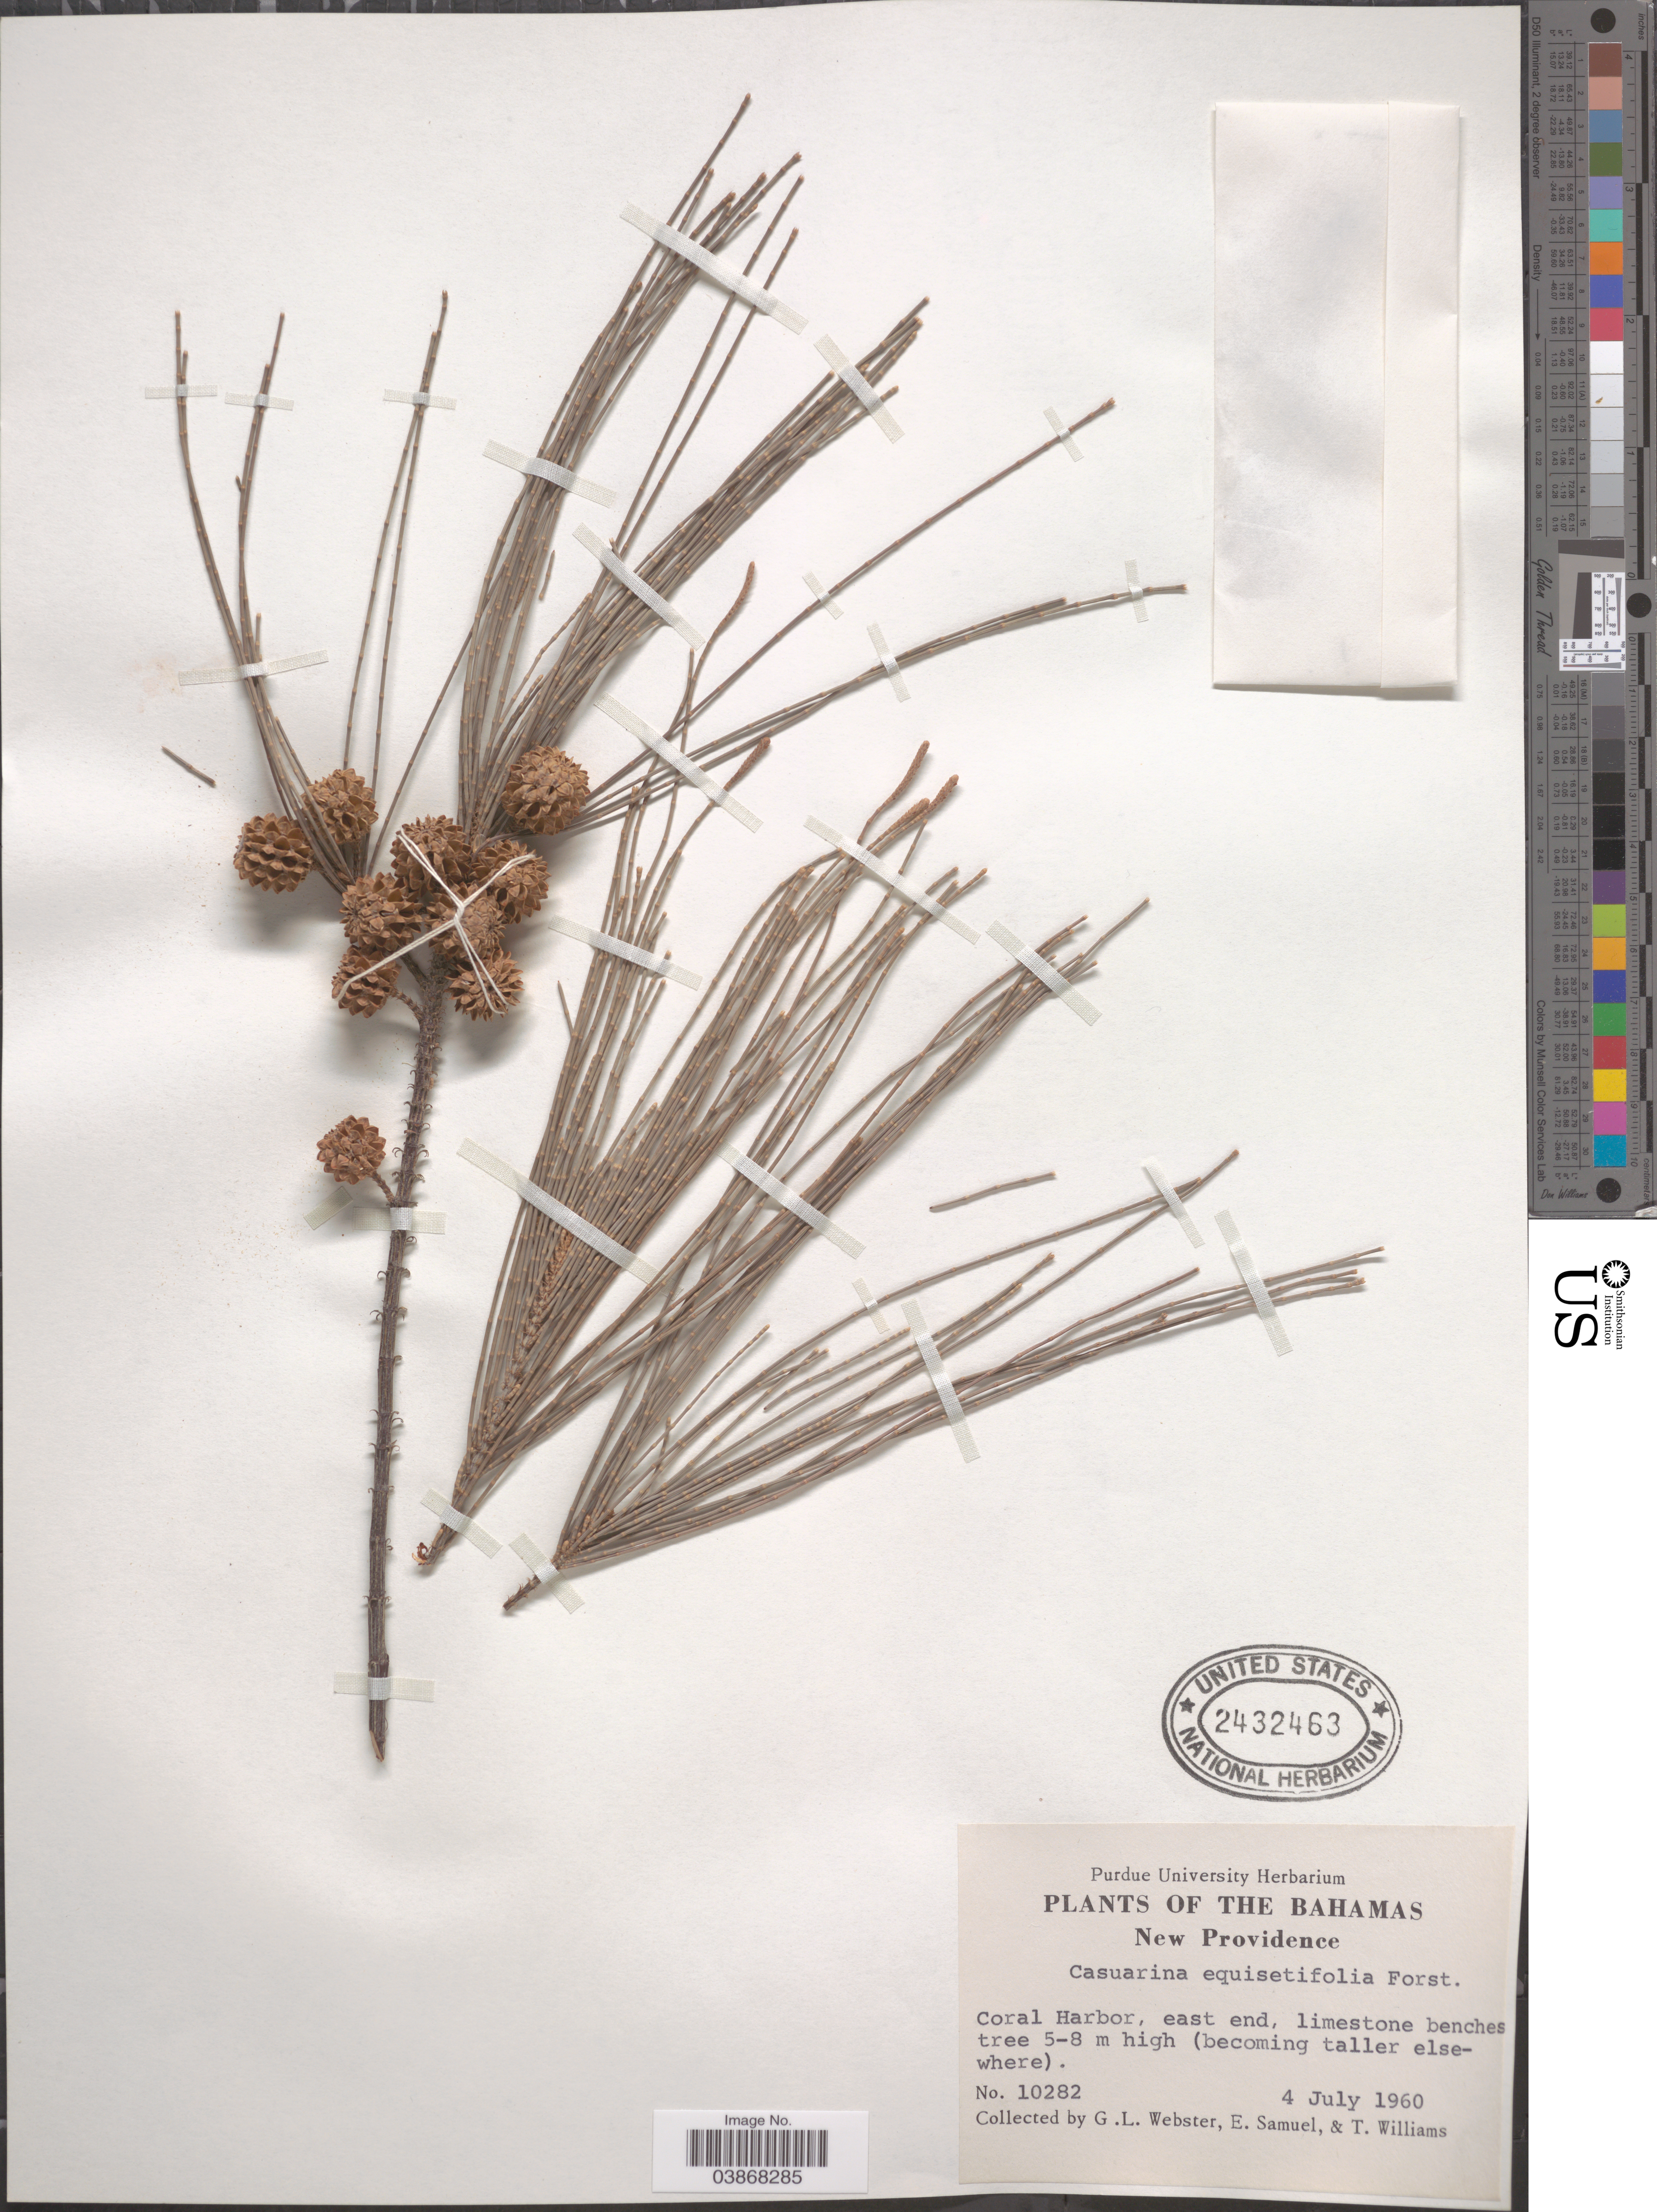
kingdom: Plantae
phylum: Tracheophyta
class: Magnoliopsida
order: Fagales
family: Casuarinaceae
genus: Casuarina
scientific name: Casuarina equisetifolia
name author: L.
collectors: G. L. Webster, E. Samuel & T. Williams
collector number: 10282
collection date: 1960-07-04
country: Bahamas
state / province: New Providence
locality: Coral Harbor, east end.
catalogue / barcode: US 2432463